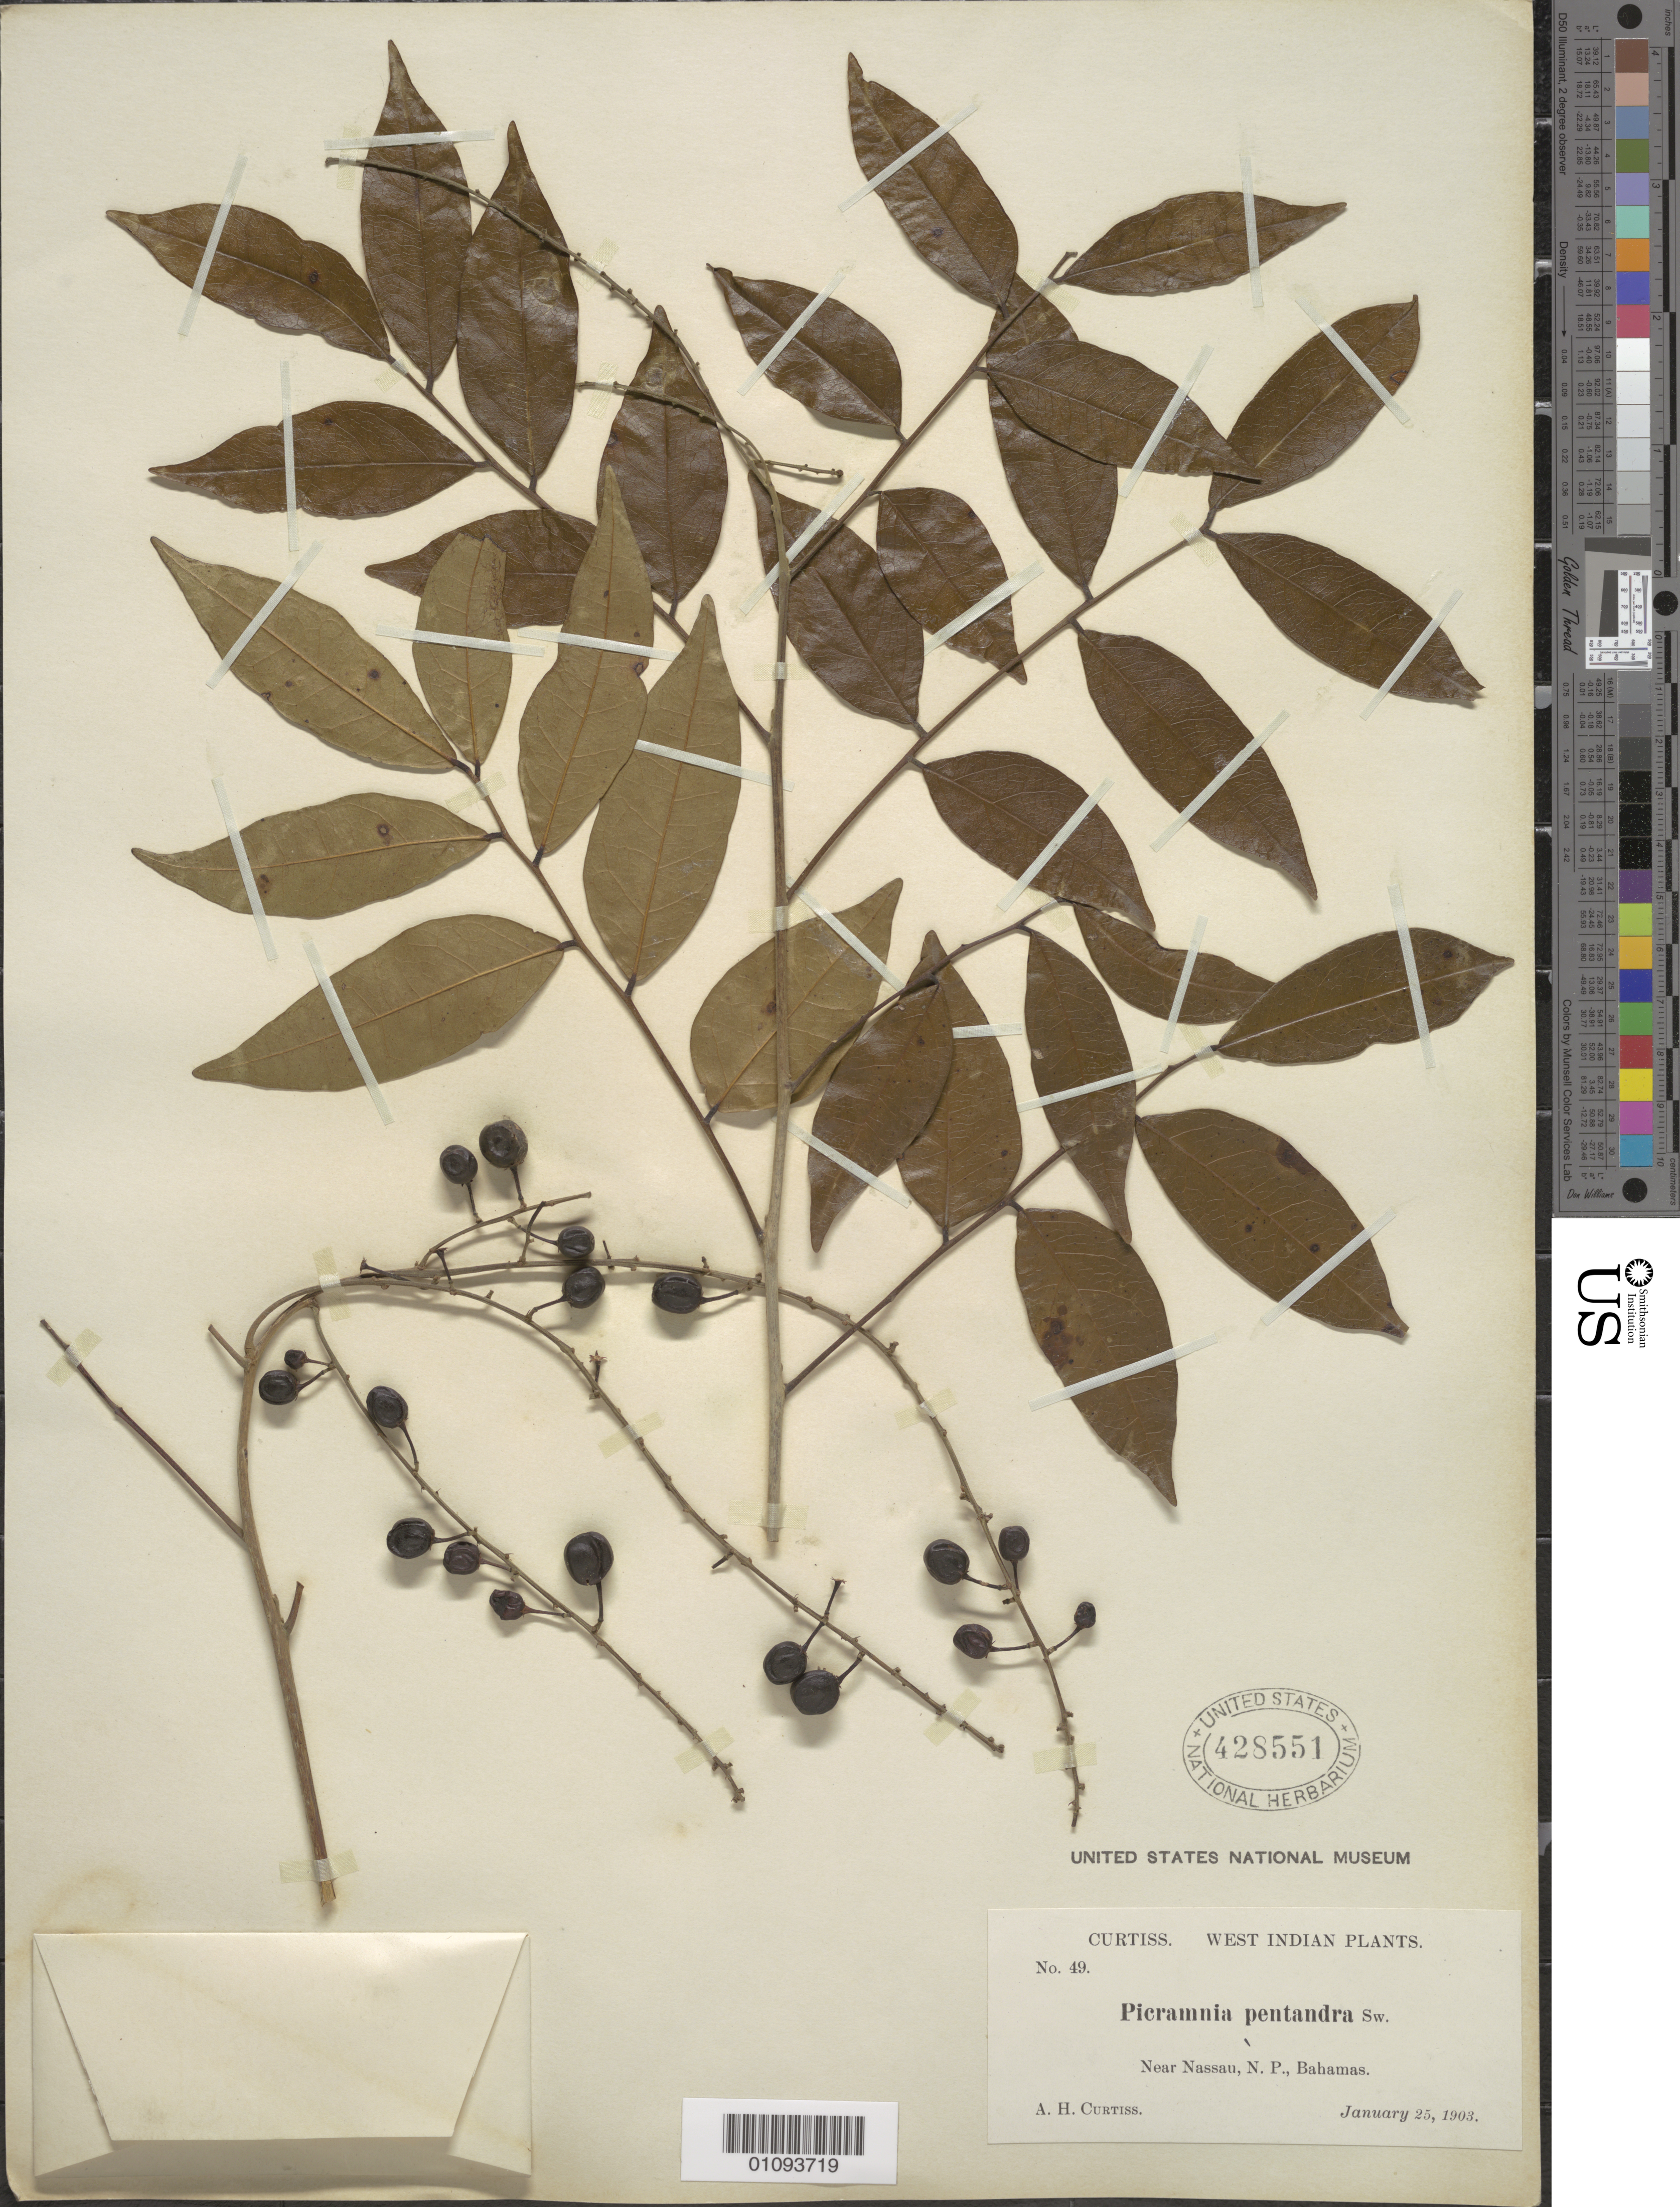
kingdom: Plantae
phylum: Tracheophyta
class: Magnoliopsida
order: Picramniales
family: Picramniaceae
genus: Picramnia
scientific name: Picramnia pentandra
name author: Sw.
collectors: A. H. Curtiss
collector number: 49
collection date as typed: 25 Jan 1903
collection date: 1903-01-25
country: Bahamas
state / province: New Providence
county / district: Nassau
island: New Providence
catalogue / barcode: US 428551